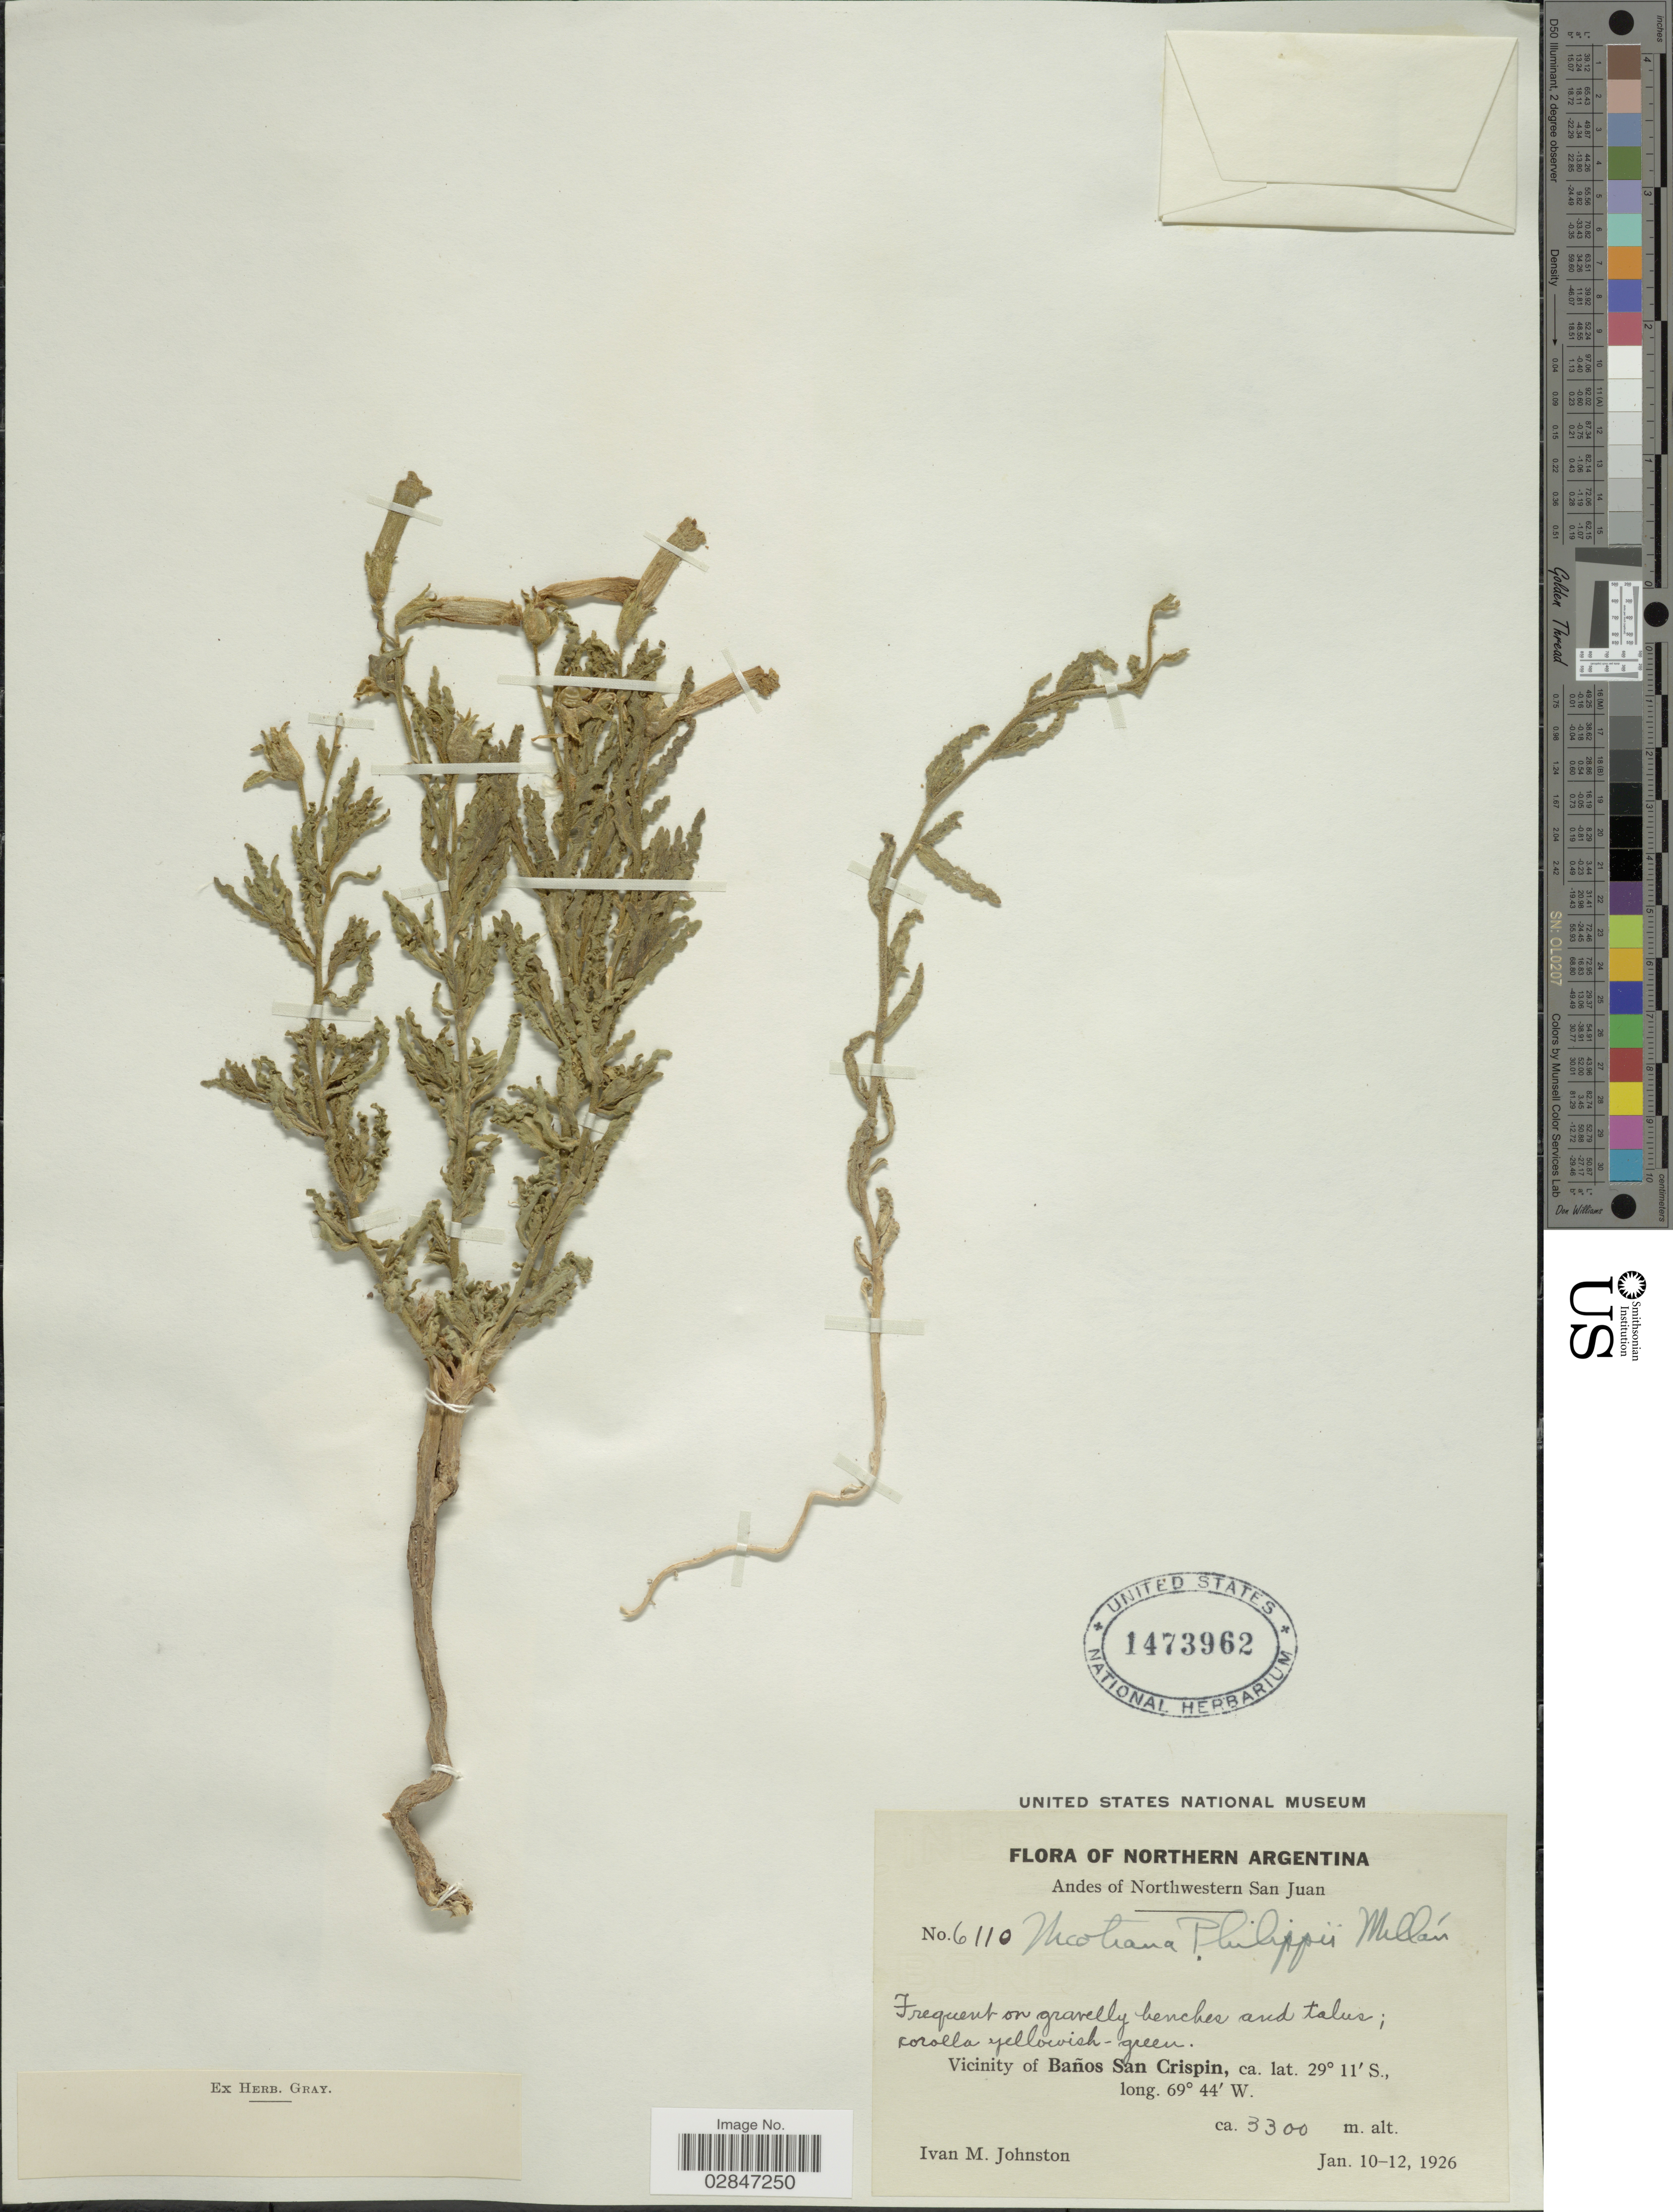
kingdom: Plantae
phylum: Tracheophyta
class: Magnoliopsida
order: Solanales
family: Solanaceae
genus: Nicotiana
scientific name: Nicotiana petunioides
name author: (Griseb.) Millán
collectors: I.M. Johnston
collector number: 6110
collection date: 1926-01-10/1926-01-12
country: Argentina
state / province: San Juan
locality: Northern Argentina, Andes of Northwestern San Juan, Vicinity of Baños San Crispin.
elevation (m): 3300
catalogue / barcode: US 1473962